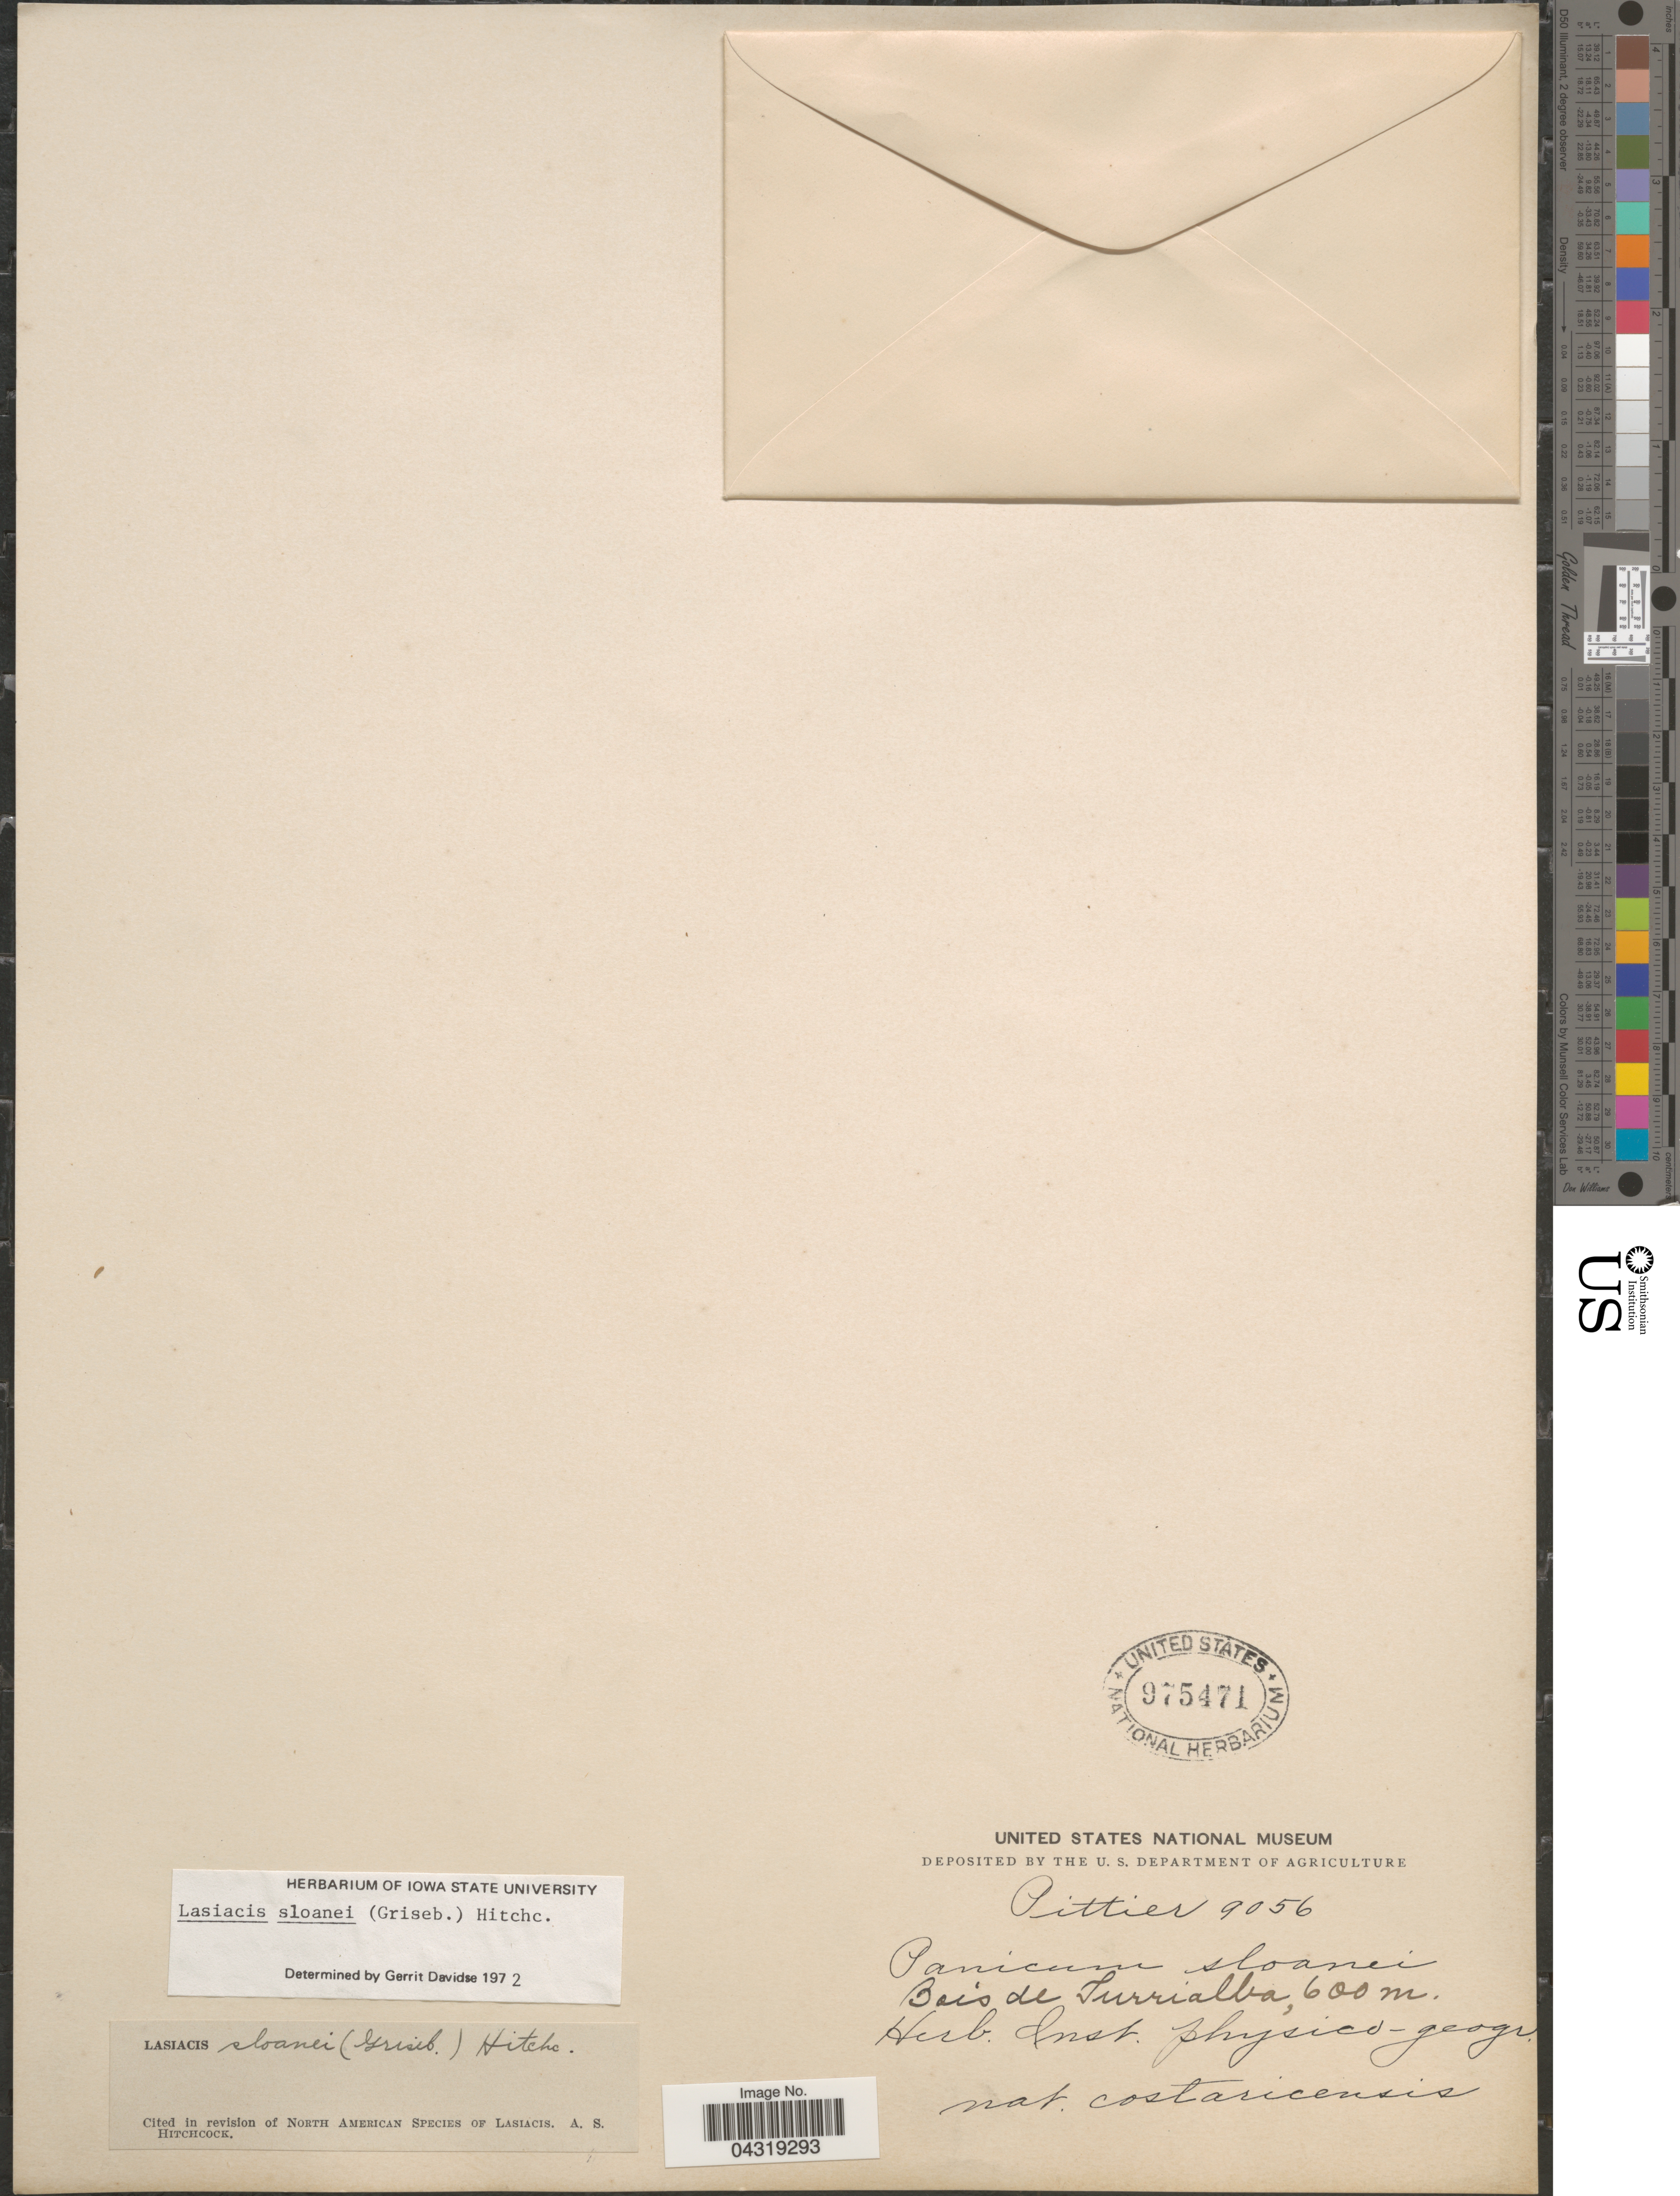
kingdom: Plantae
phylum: Tracheophyta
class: Liliopsida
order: Poales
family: Poaceae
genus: Lasiacis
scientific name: Lasiacis sloanei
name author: (Griseb.) Hitchc.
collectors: Pittier, --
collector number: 9056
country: Costa Rica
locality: Bois de Turrialba.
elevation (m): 600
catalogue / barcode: US 975471